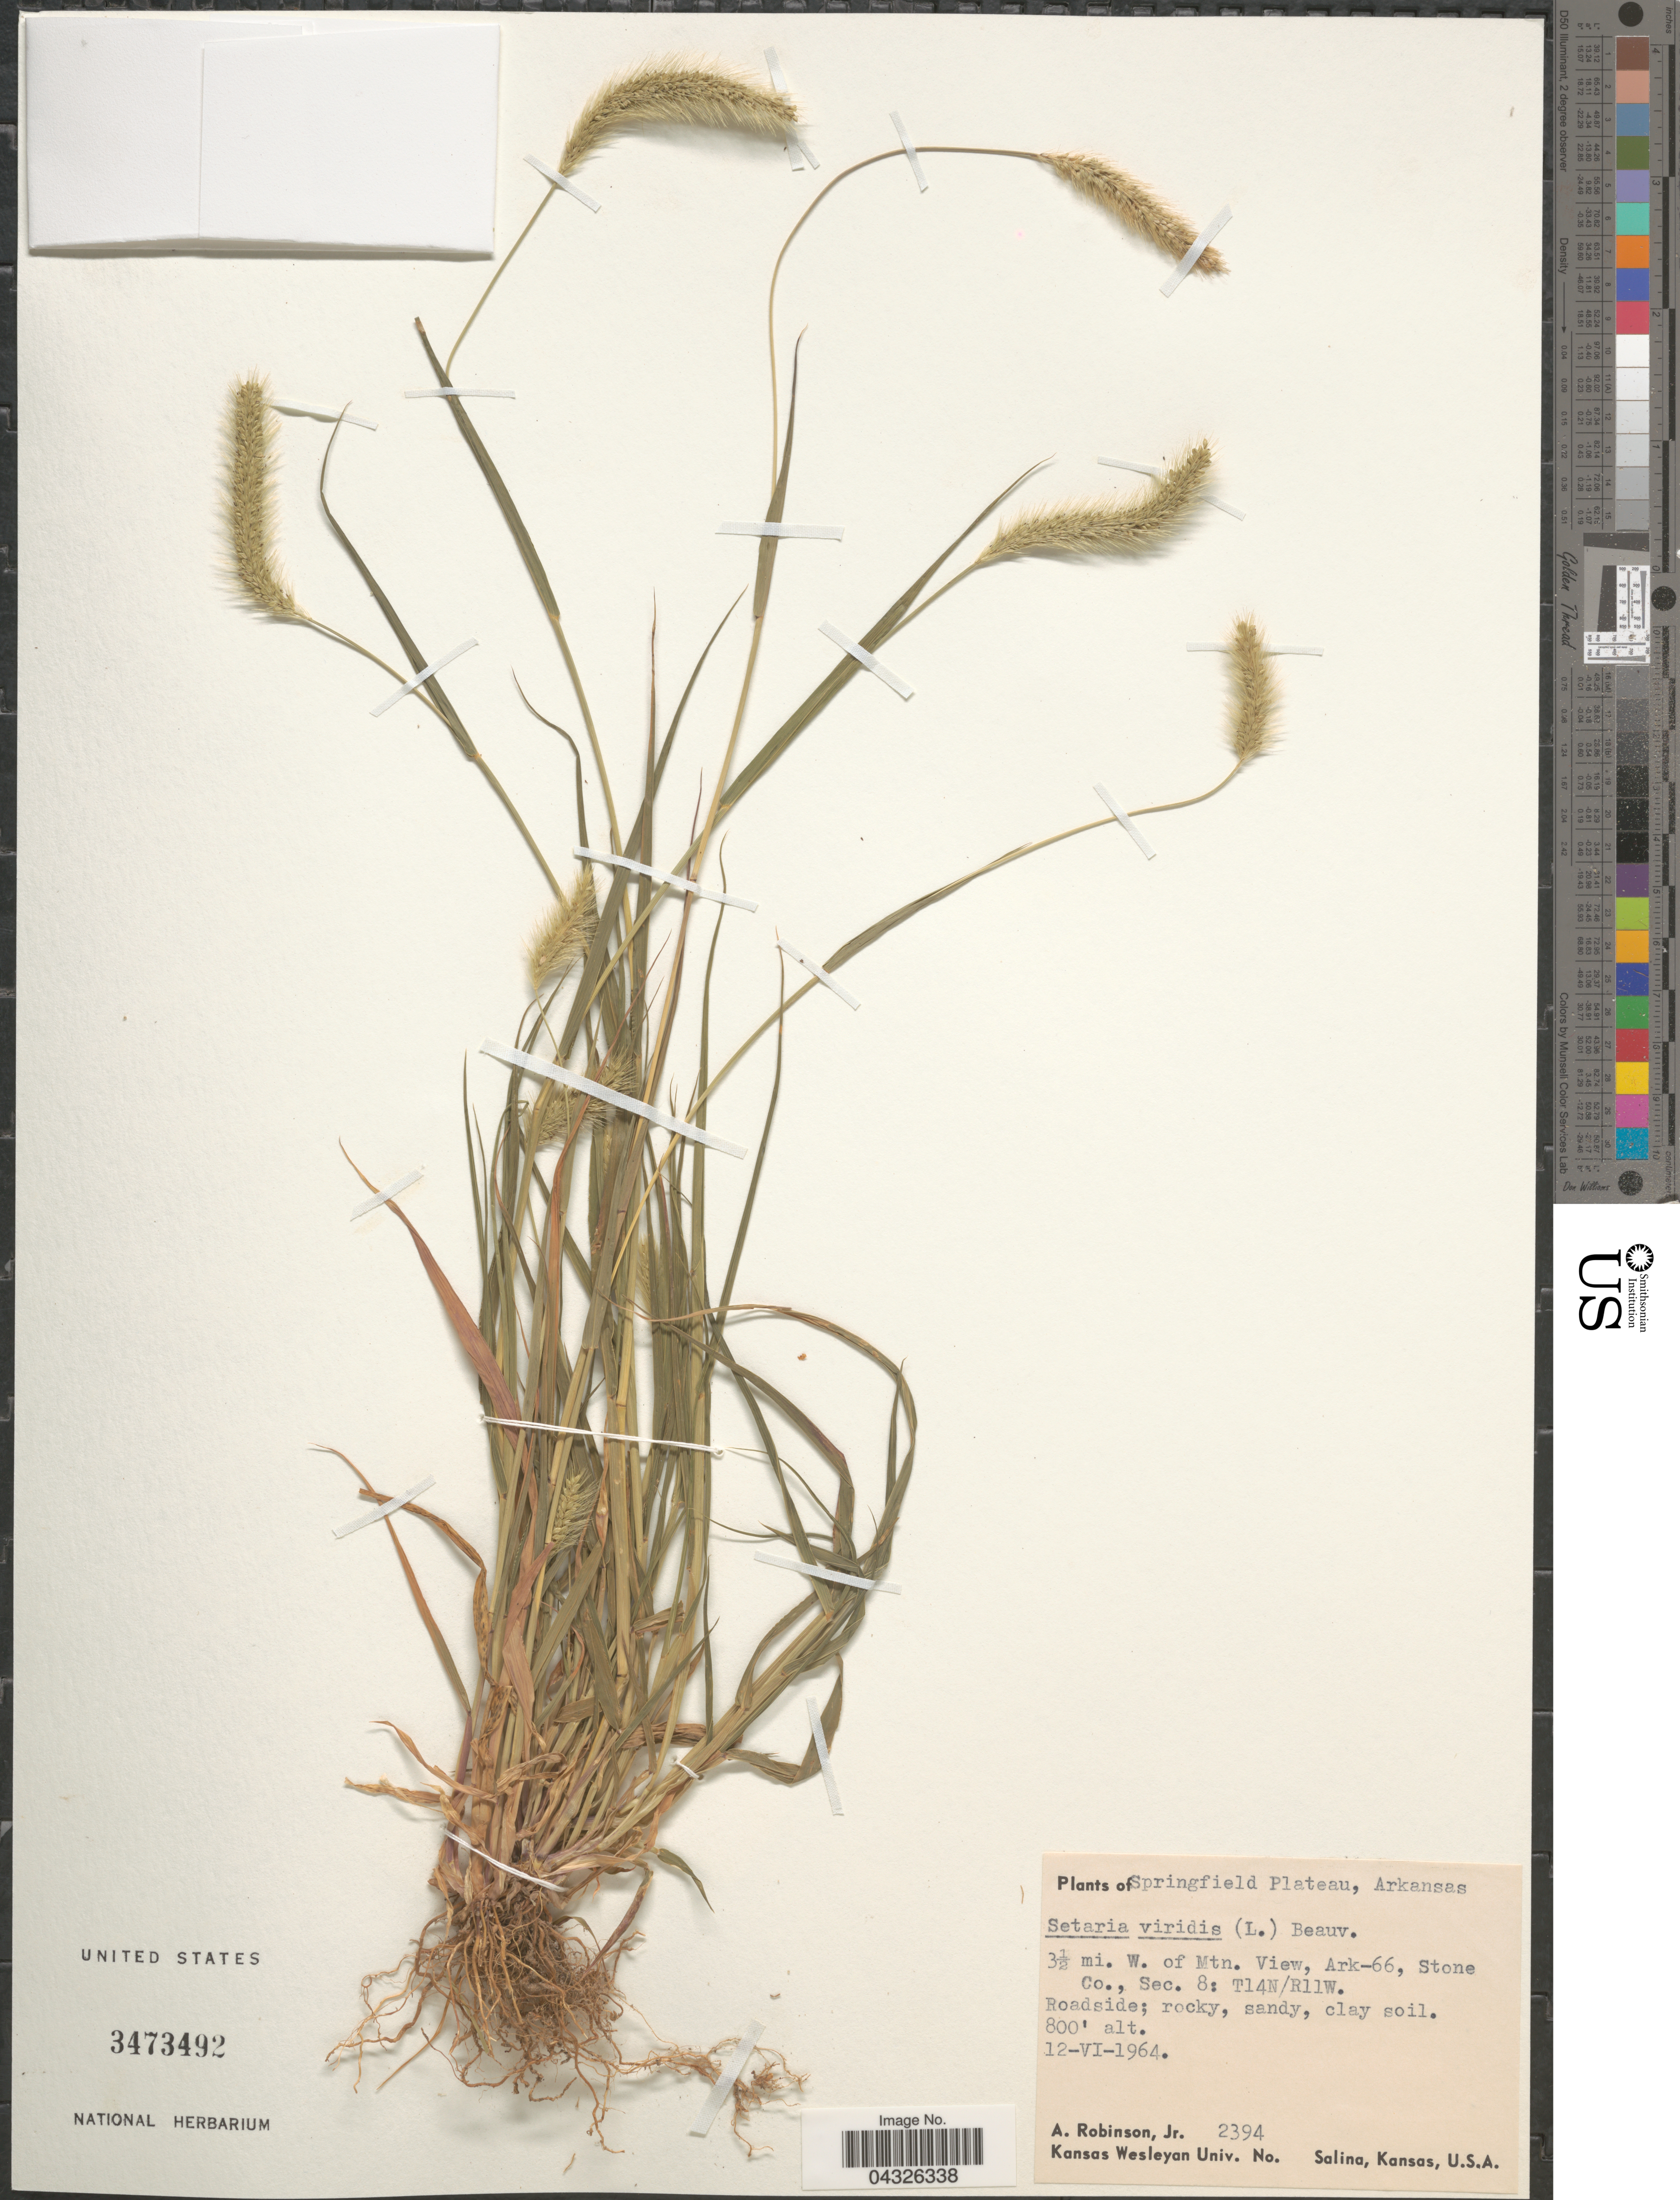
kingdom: Plantae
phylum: Tracheophyta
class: Liliopsida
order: Poales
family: Poaceae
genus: Setaria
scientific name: Setaria viridis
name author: (L.) P. Beauv.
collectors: A. Robinson Jr.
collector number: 2394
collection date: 1964-06-12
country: United States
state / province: Arkansas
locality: Springfield Plateau. 3½ mi. W. of Mtn. View, Ark-66, Stone Co., Sec. 8: T14N/R11W. Roadside; rocky, sandy, clay soil.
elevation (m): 244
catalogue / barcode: US 3473492